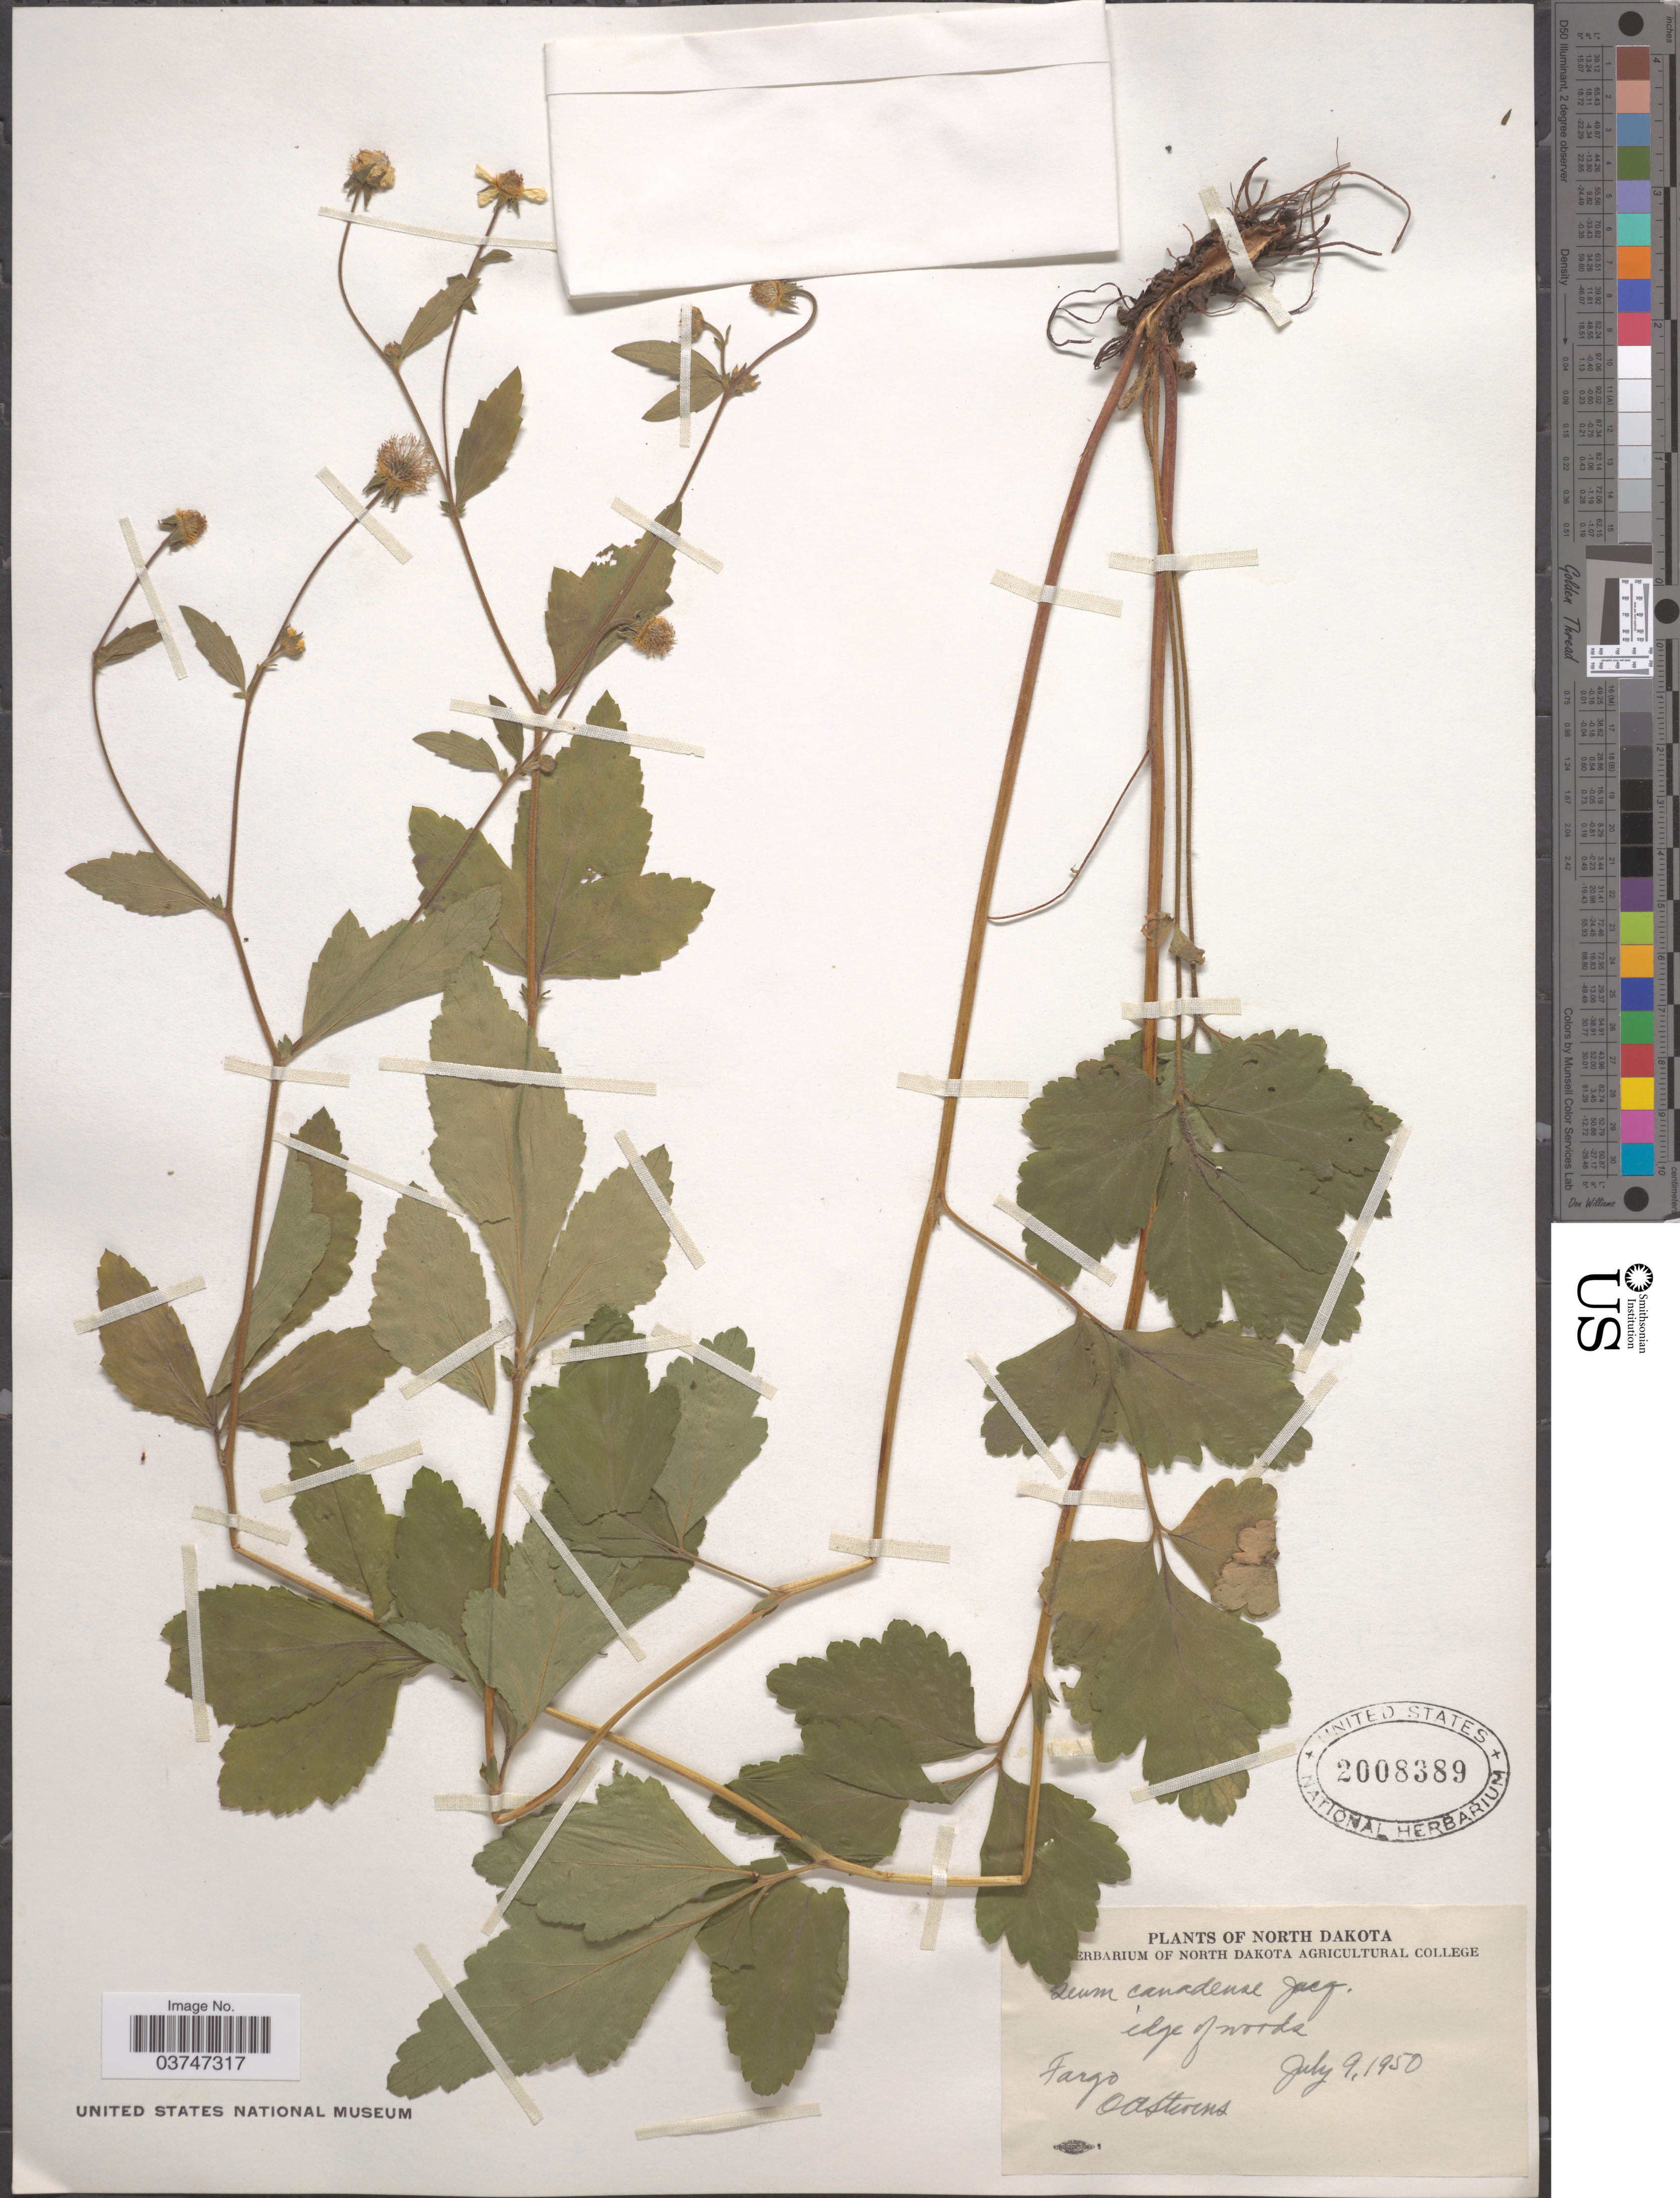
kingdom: Plantae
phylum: Tracheophyta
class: Magnoliopsida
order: Rosales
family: Rosaceae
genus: Geum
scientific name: Geum canadense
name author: Jacq.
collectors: O. A. Stevens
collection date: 1950-07-09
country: United States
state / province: North Dakota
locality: Fargo.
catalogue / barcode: US 2008389